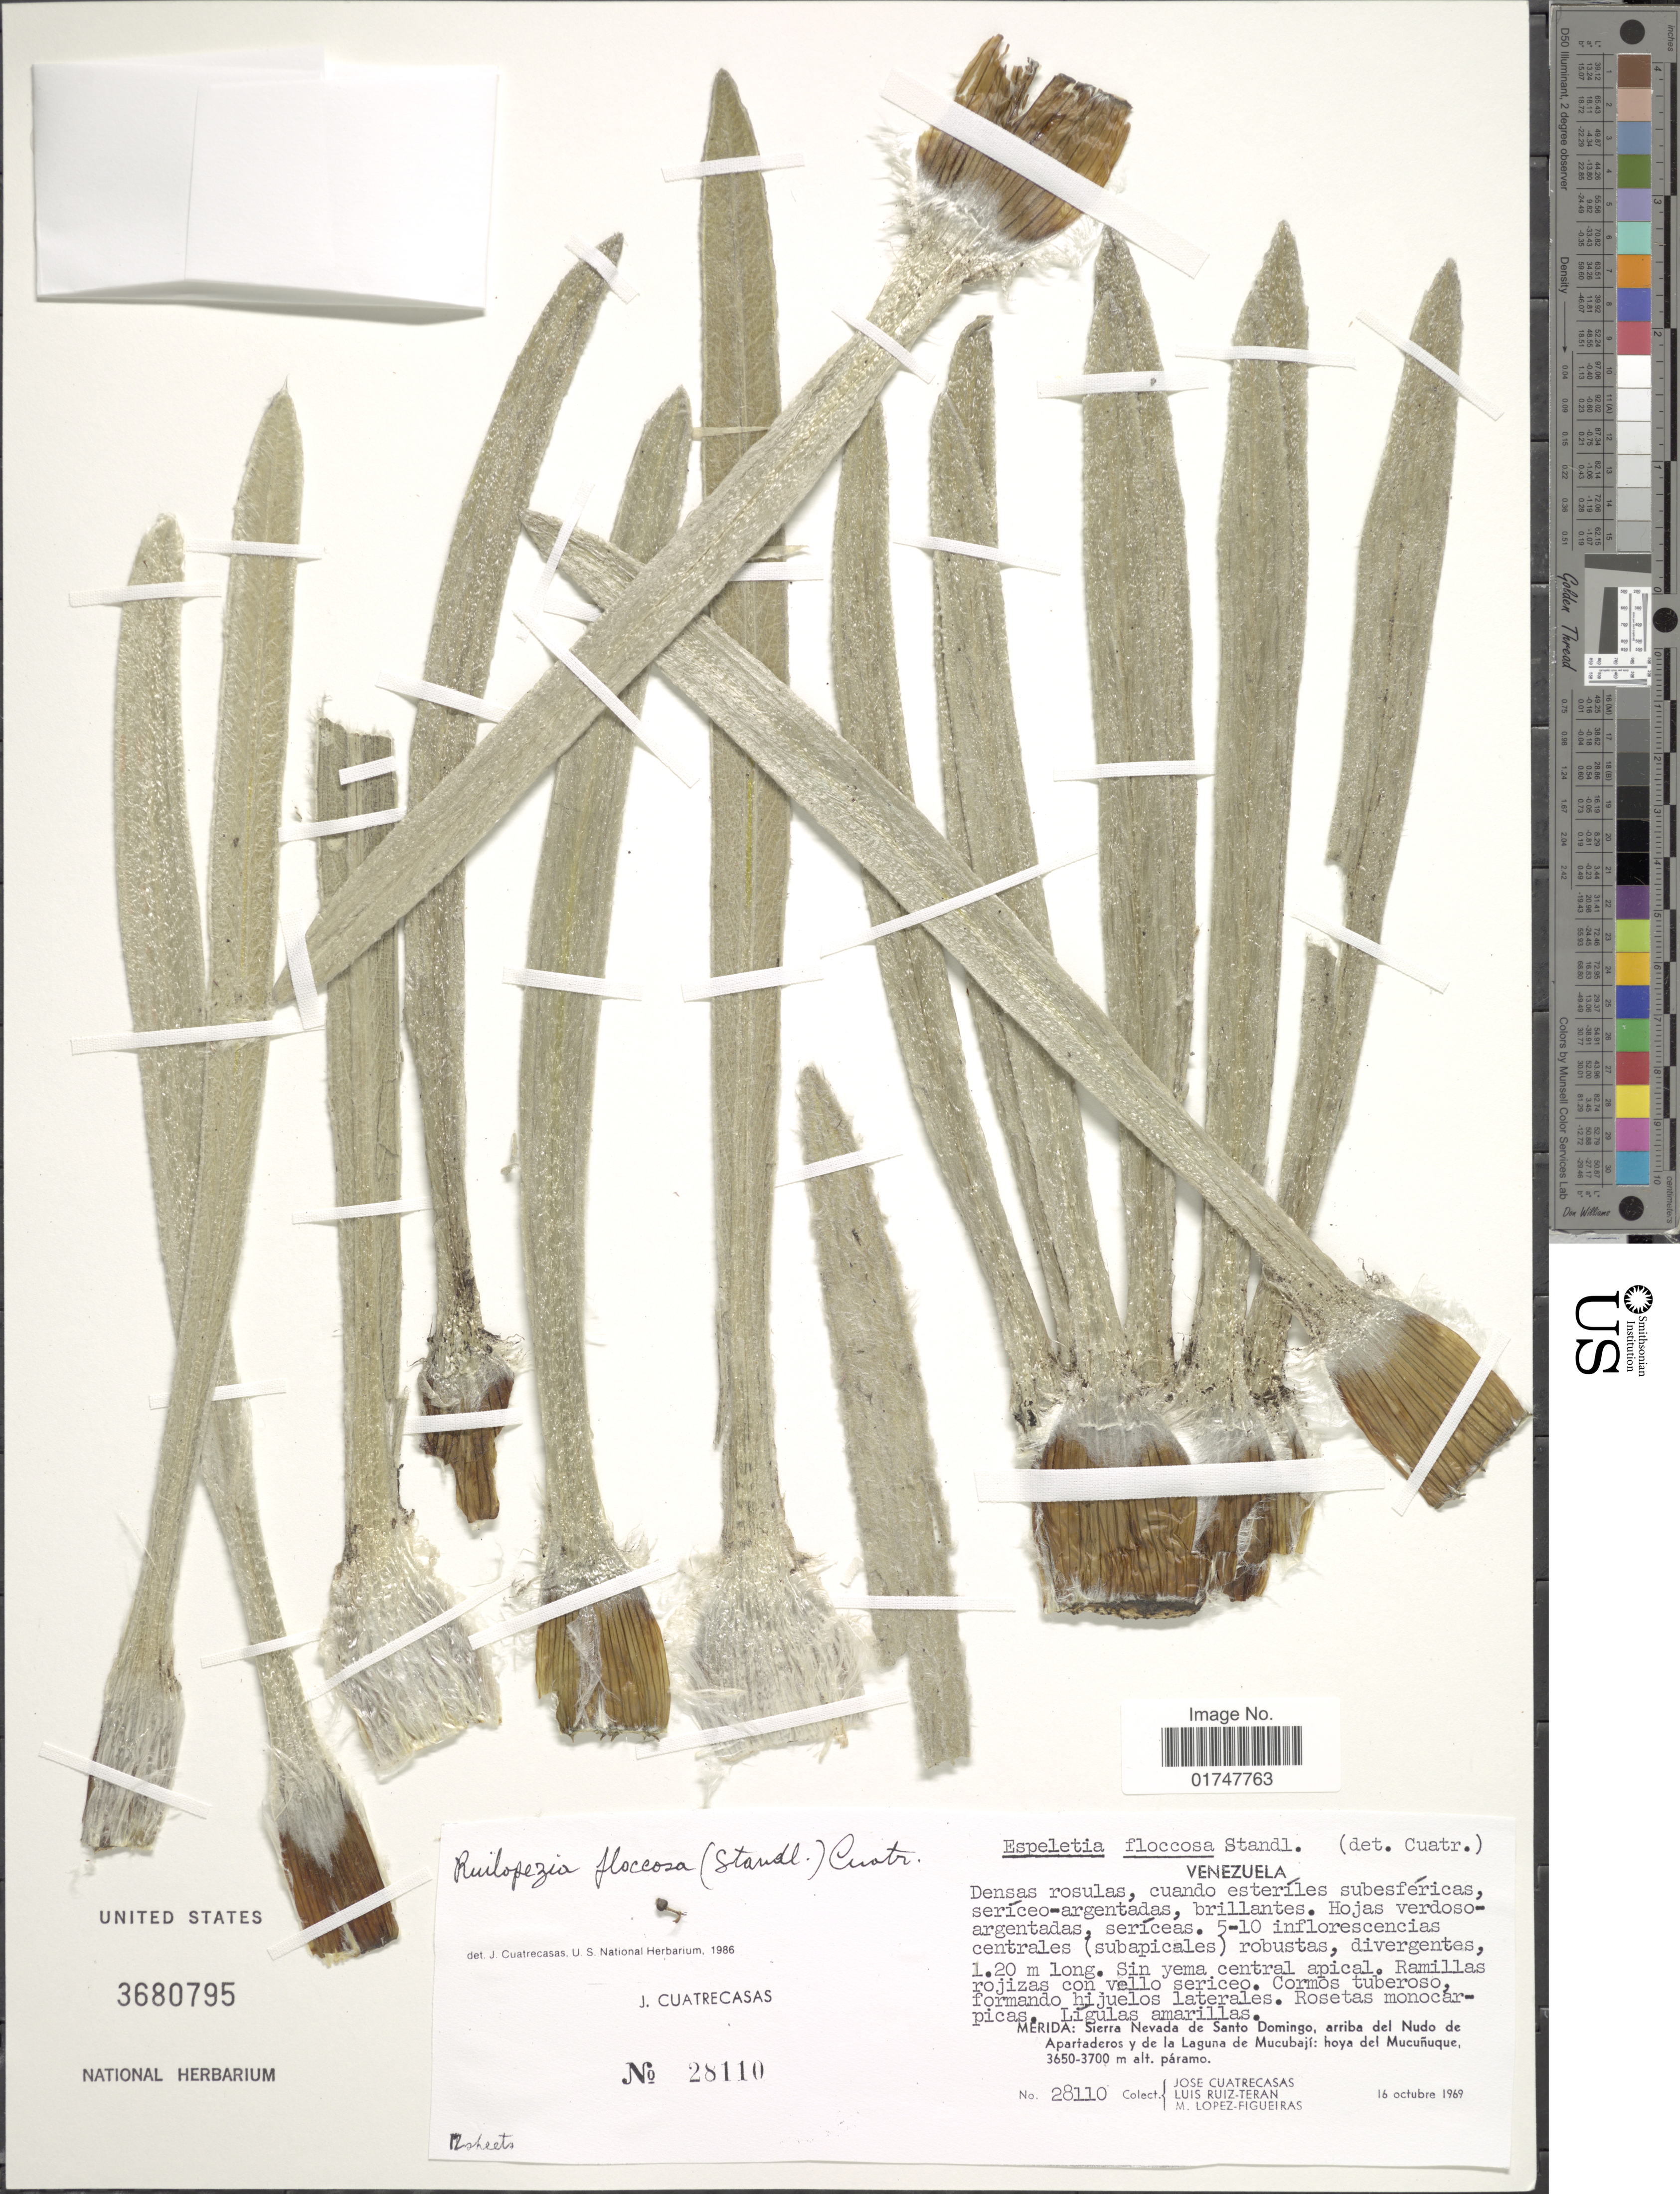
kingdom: Plantae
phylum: Tracheophyta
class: Magnoliopsida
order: Asterales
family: Asteraceae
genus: Ruilopezia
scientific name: Ruilopezia floccosa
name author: (Standl.) Cuatrec.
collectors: J. Cuatrecasas, L. E. Ruíz-Terán & M. López Figueiras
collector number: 28110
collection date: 1969-10-16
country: Venezuela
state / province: Mérida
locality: Sierra Nevada de Santo Domingo, arriba del Nudo de Apartaderos y de la Laguna de Mucubají: hoya del Mucuñuque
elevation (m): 3650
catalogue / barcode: US 3680795